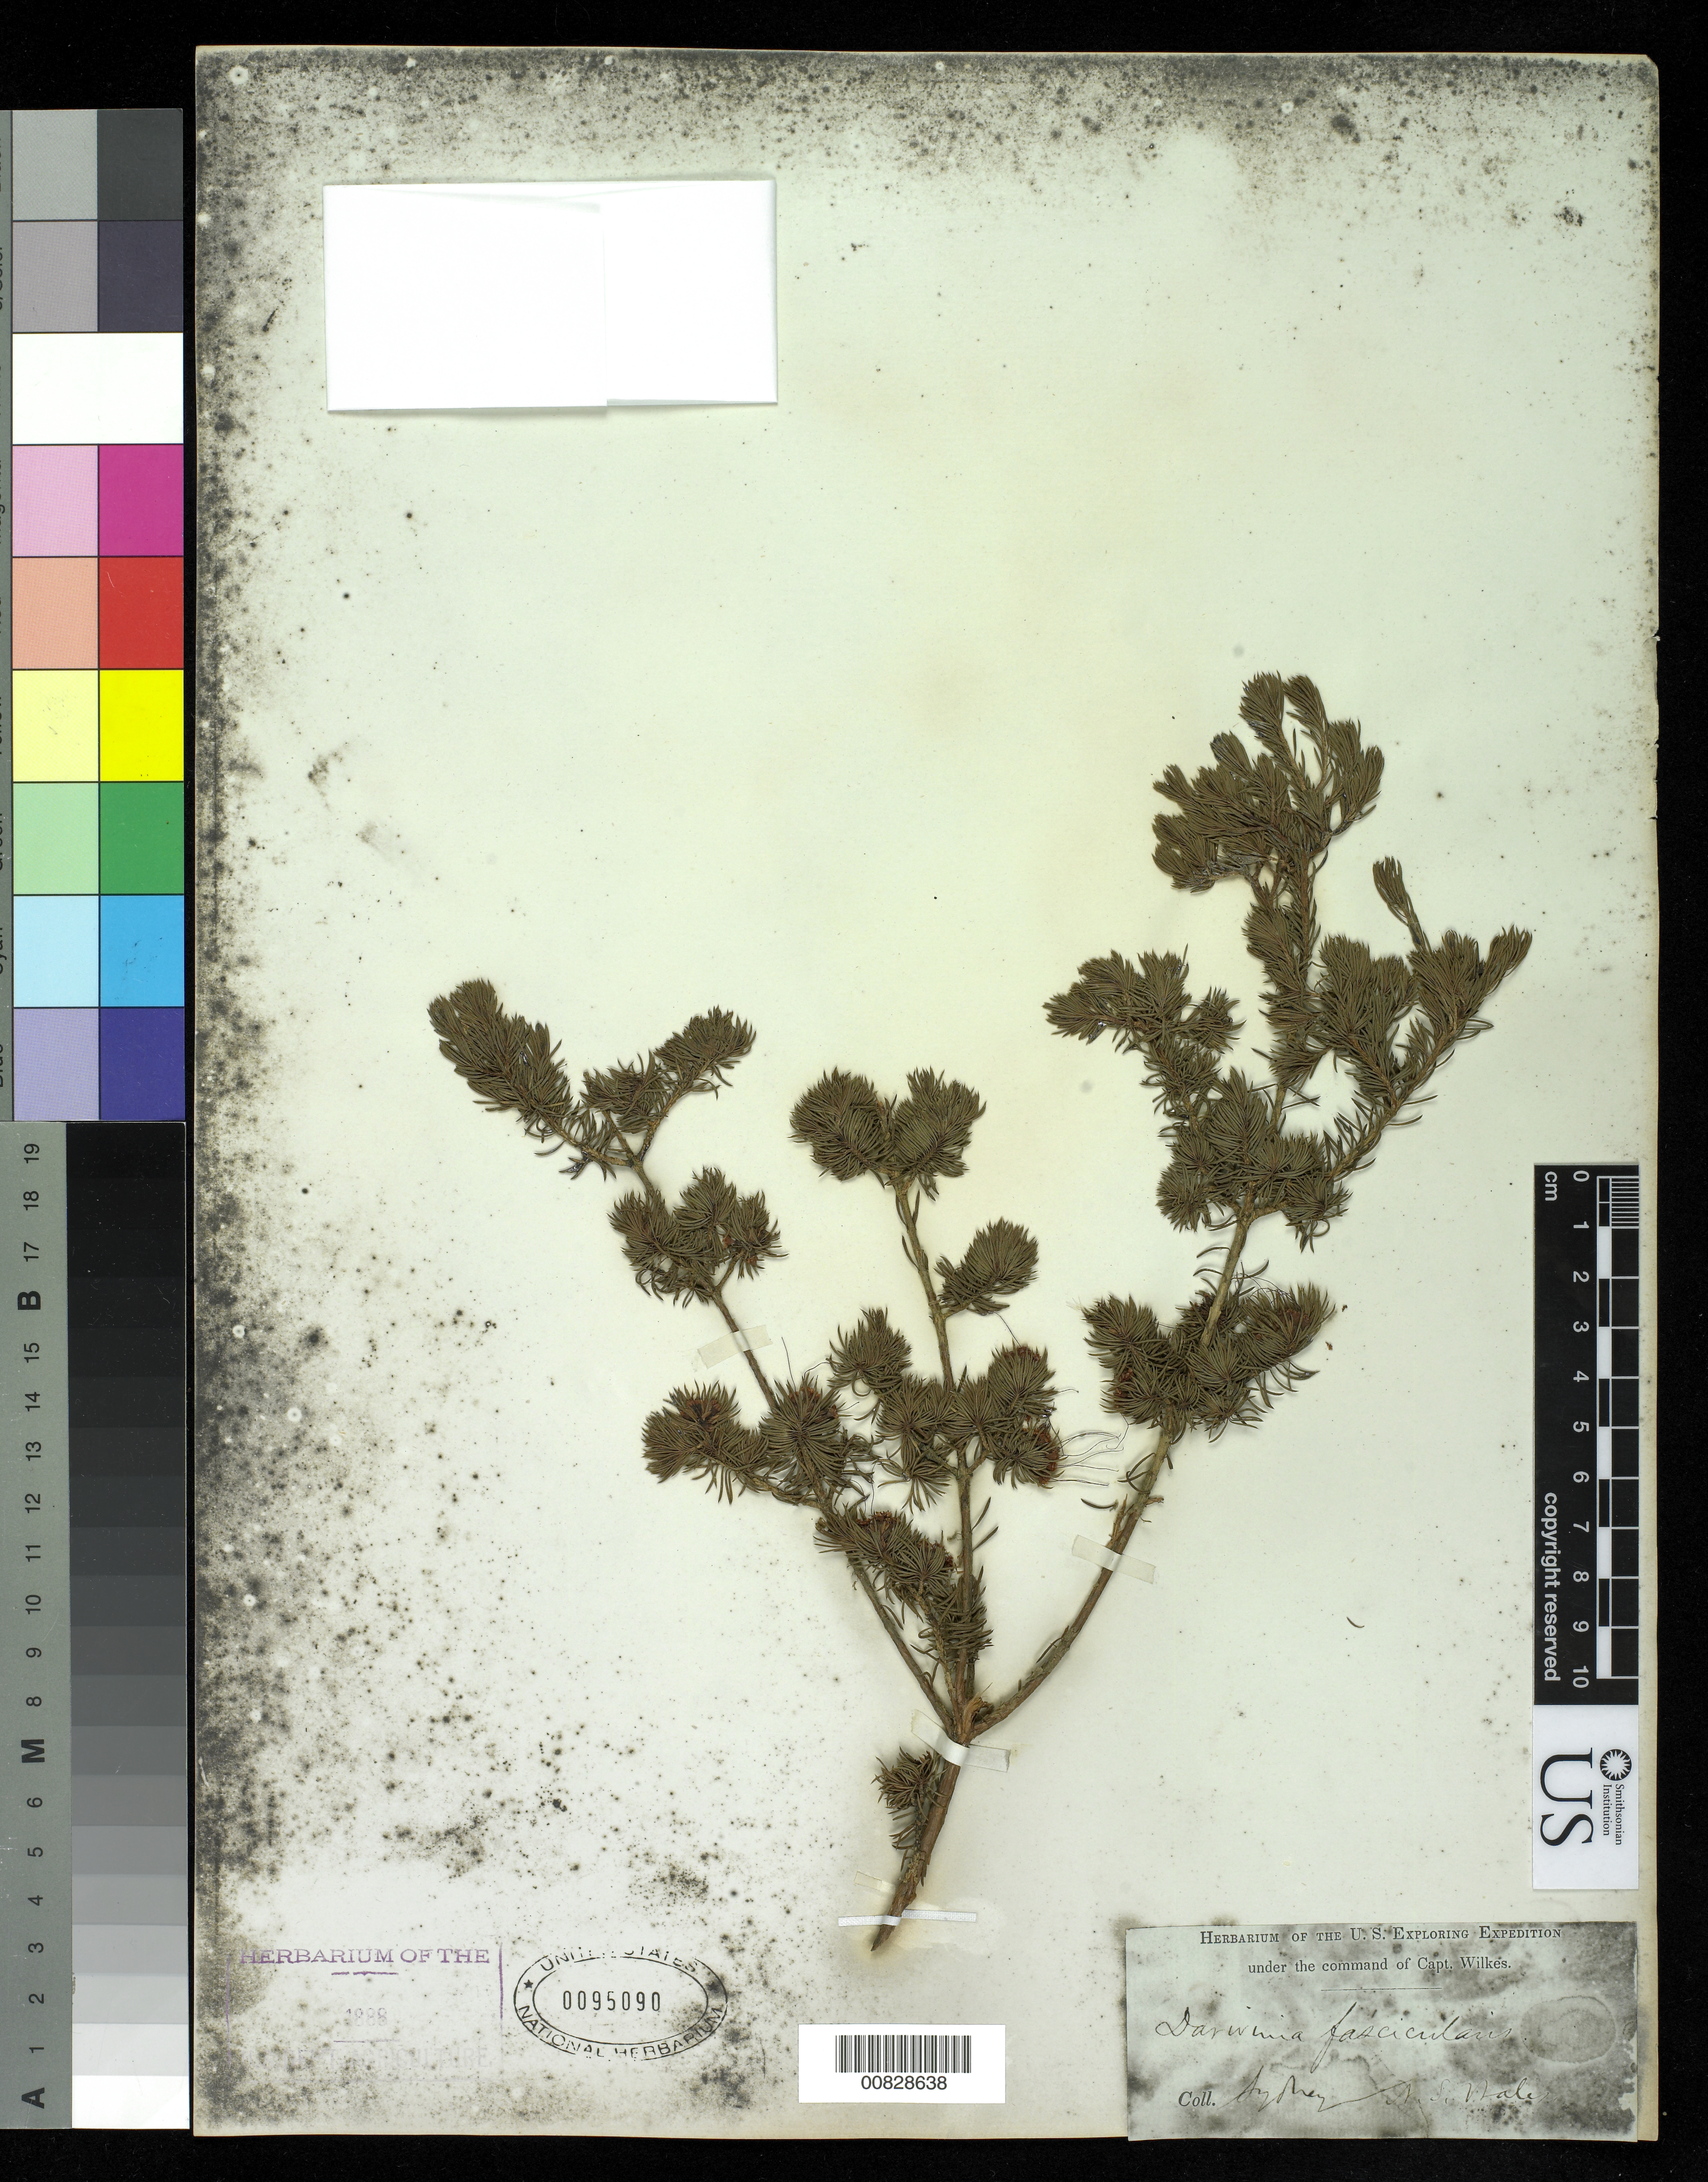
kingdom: Plantae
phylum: Tracheophyta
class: Magnoliopsida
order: Myrtales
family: Myrtaceae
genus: Darwinia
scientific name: Darwinia fascicularis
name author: Rudge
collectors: Wilkes Explor. Exped.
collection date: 1838/1842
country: Australia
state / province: New South Wales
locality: Sydney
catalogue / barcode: US 95090